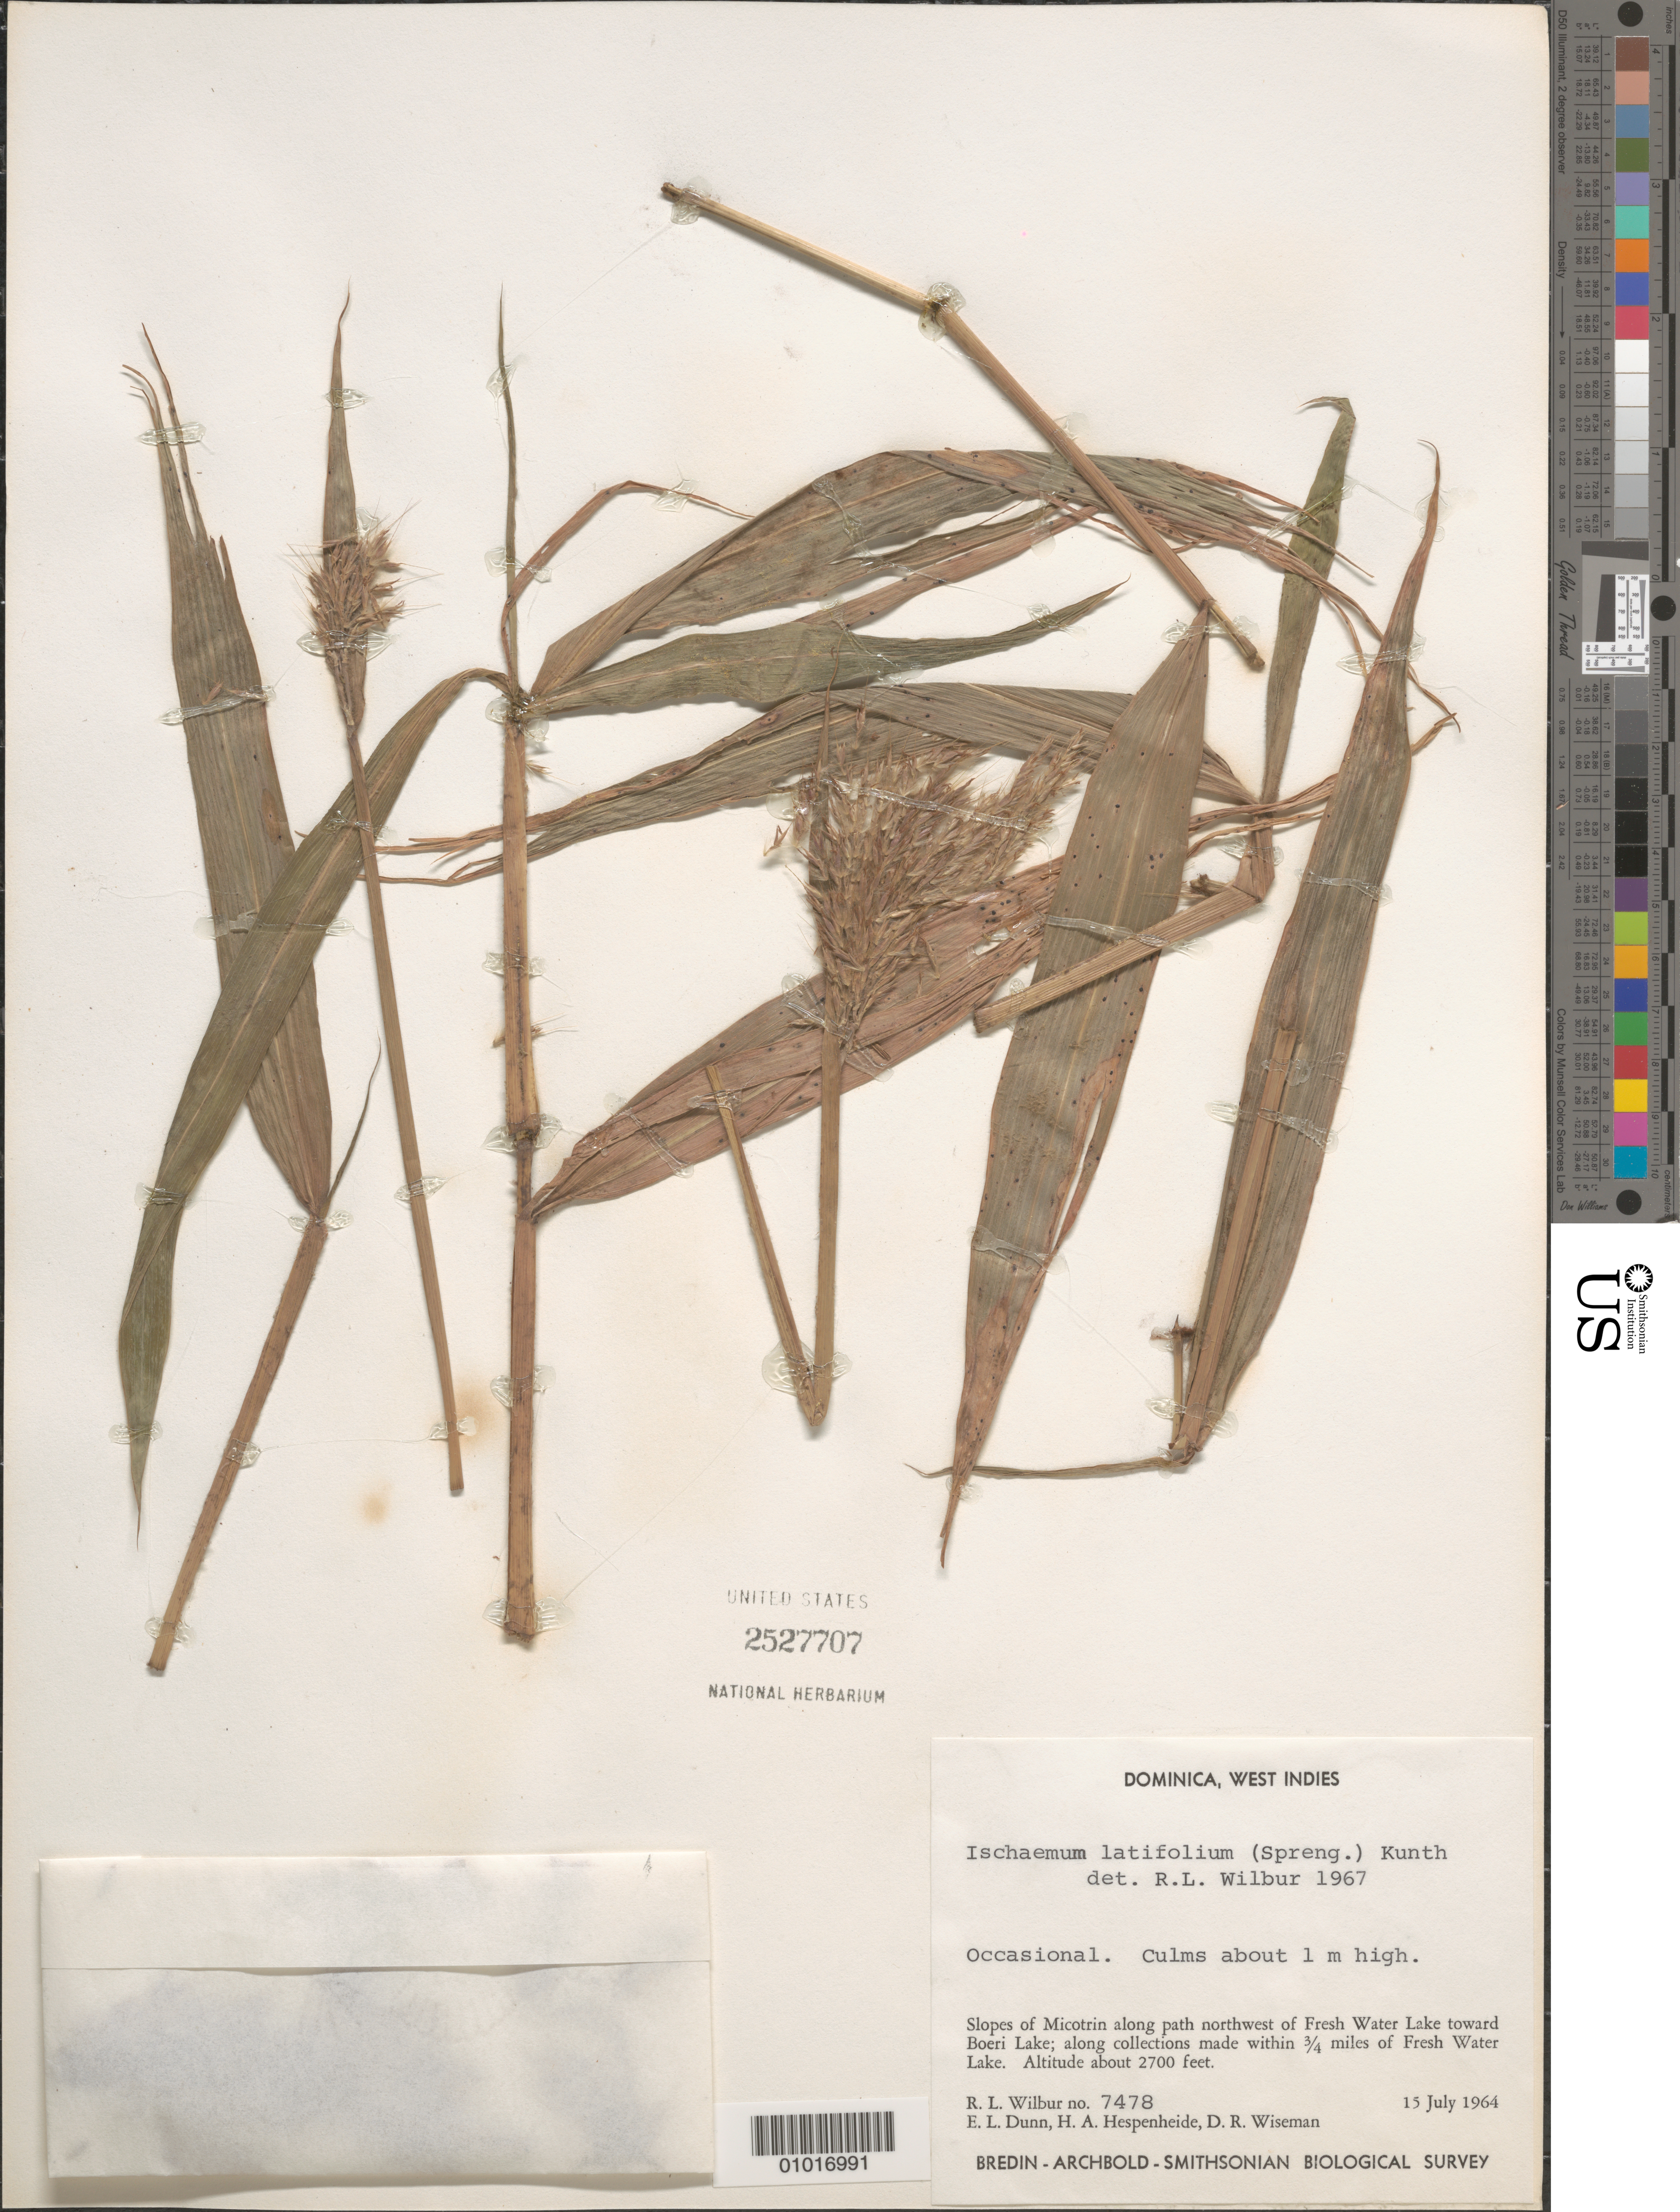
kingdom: Plantae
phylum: Tracheophyta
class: Liliopsida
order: Poales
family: Poaceae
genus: Ischaemum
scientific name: Ischaemum latifolium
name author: (Spreng.) Kunth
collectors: R. L. Wilbur, E. Dunn, H. A. Hespenheide & D. R. Wiseman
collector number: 7478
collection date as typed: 15 Jul 1964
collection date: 1964-07-15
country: Dominica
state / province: St. David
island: Dominica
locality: Slopes of Micotron along path northwest of Fresh Water Lake toward Boeri Lake; along collections made within 3/4 miles of Fresh water Lake.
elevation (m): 823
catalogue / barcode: US 2527707